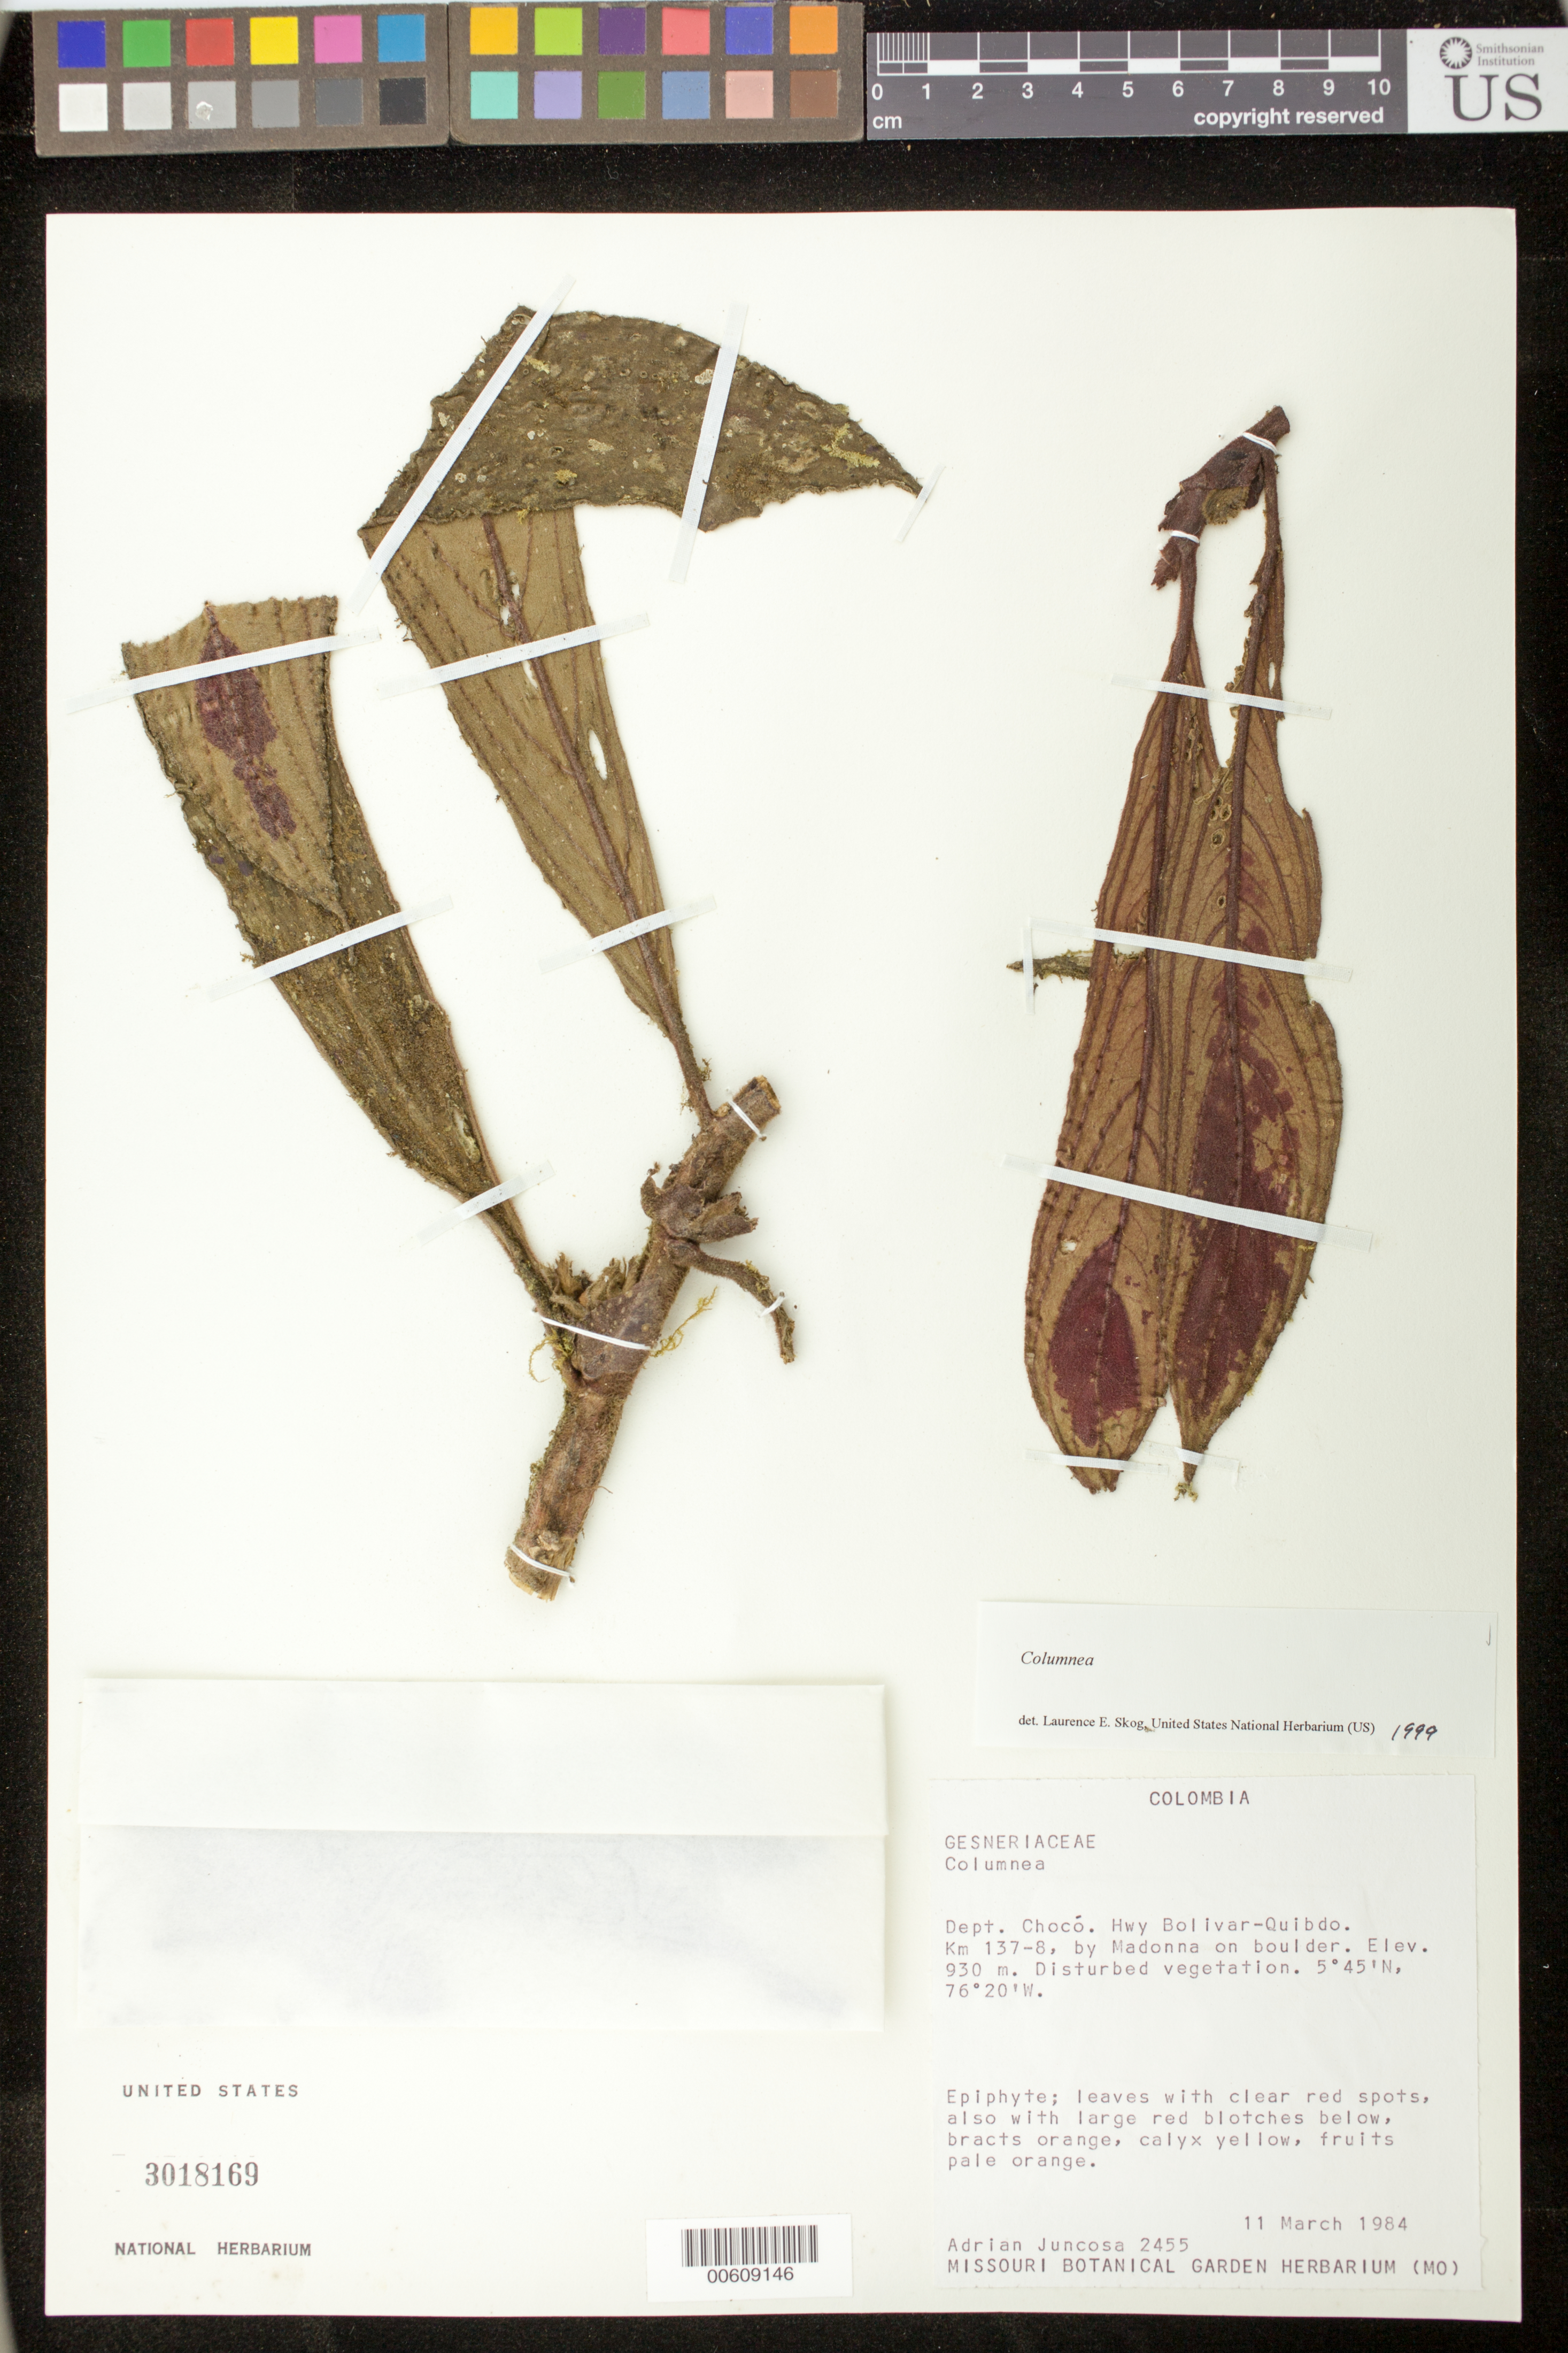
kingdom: Plantae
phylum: Tracheophyta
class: Magnoliopsida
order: Lamiales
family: Gesneriaceae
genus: Columnea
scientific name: Columnea sp.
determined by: Skog, Laurence E.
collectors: A. Juncosa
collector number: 2455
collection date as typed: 11 Mar 1984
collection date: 1984-03-11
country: Colombia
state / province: Chocó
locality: Hwy Bolivar-Quibdo, km 137-8, by Madonna on boulder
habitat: Disturbed vegetation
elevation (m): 930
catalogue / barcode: US 3018169